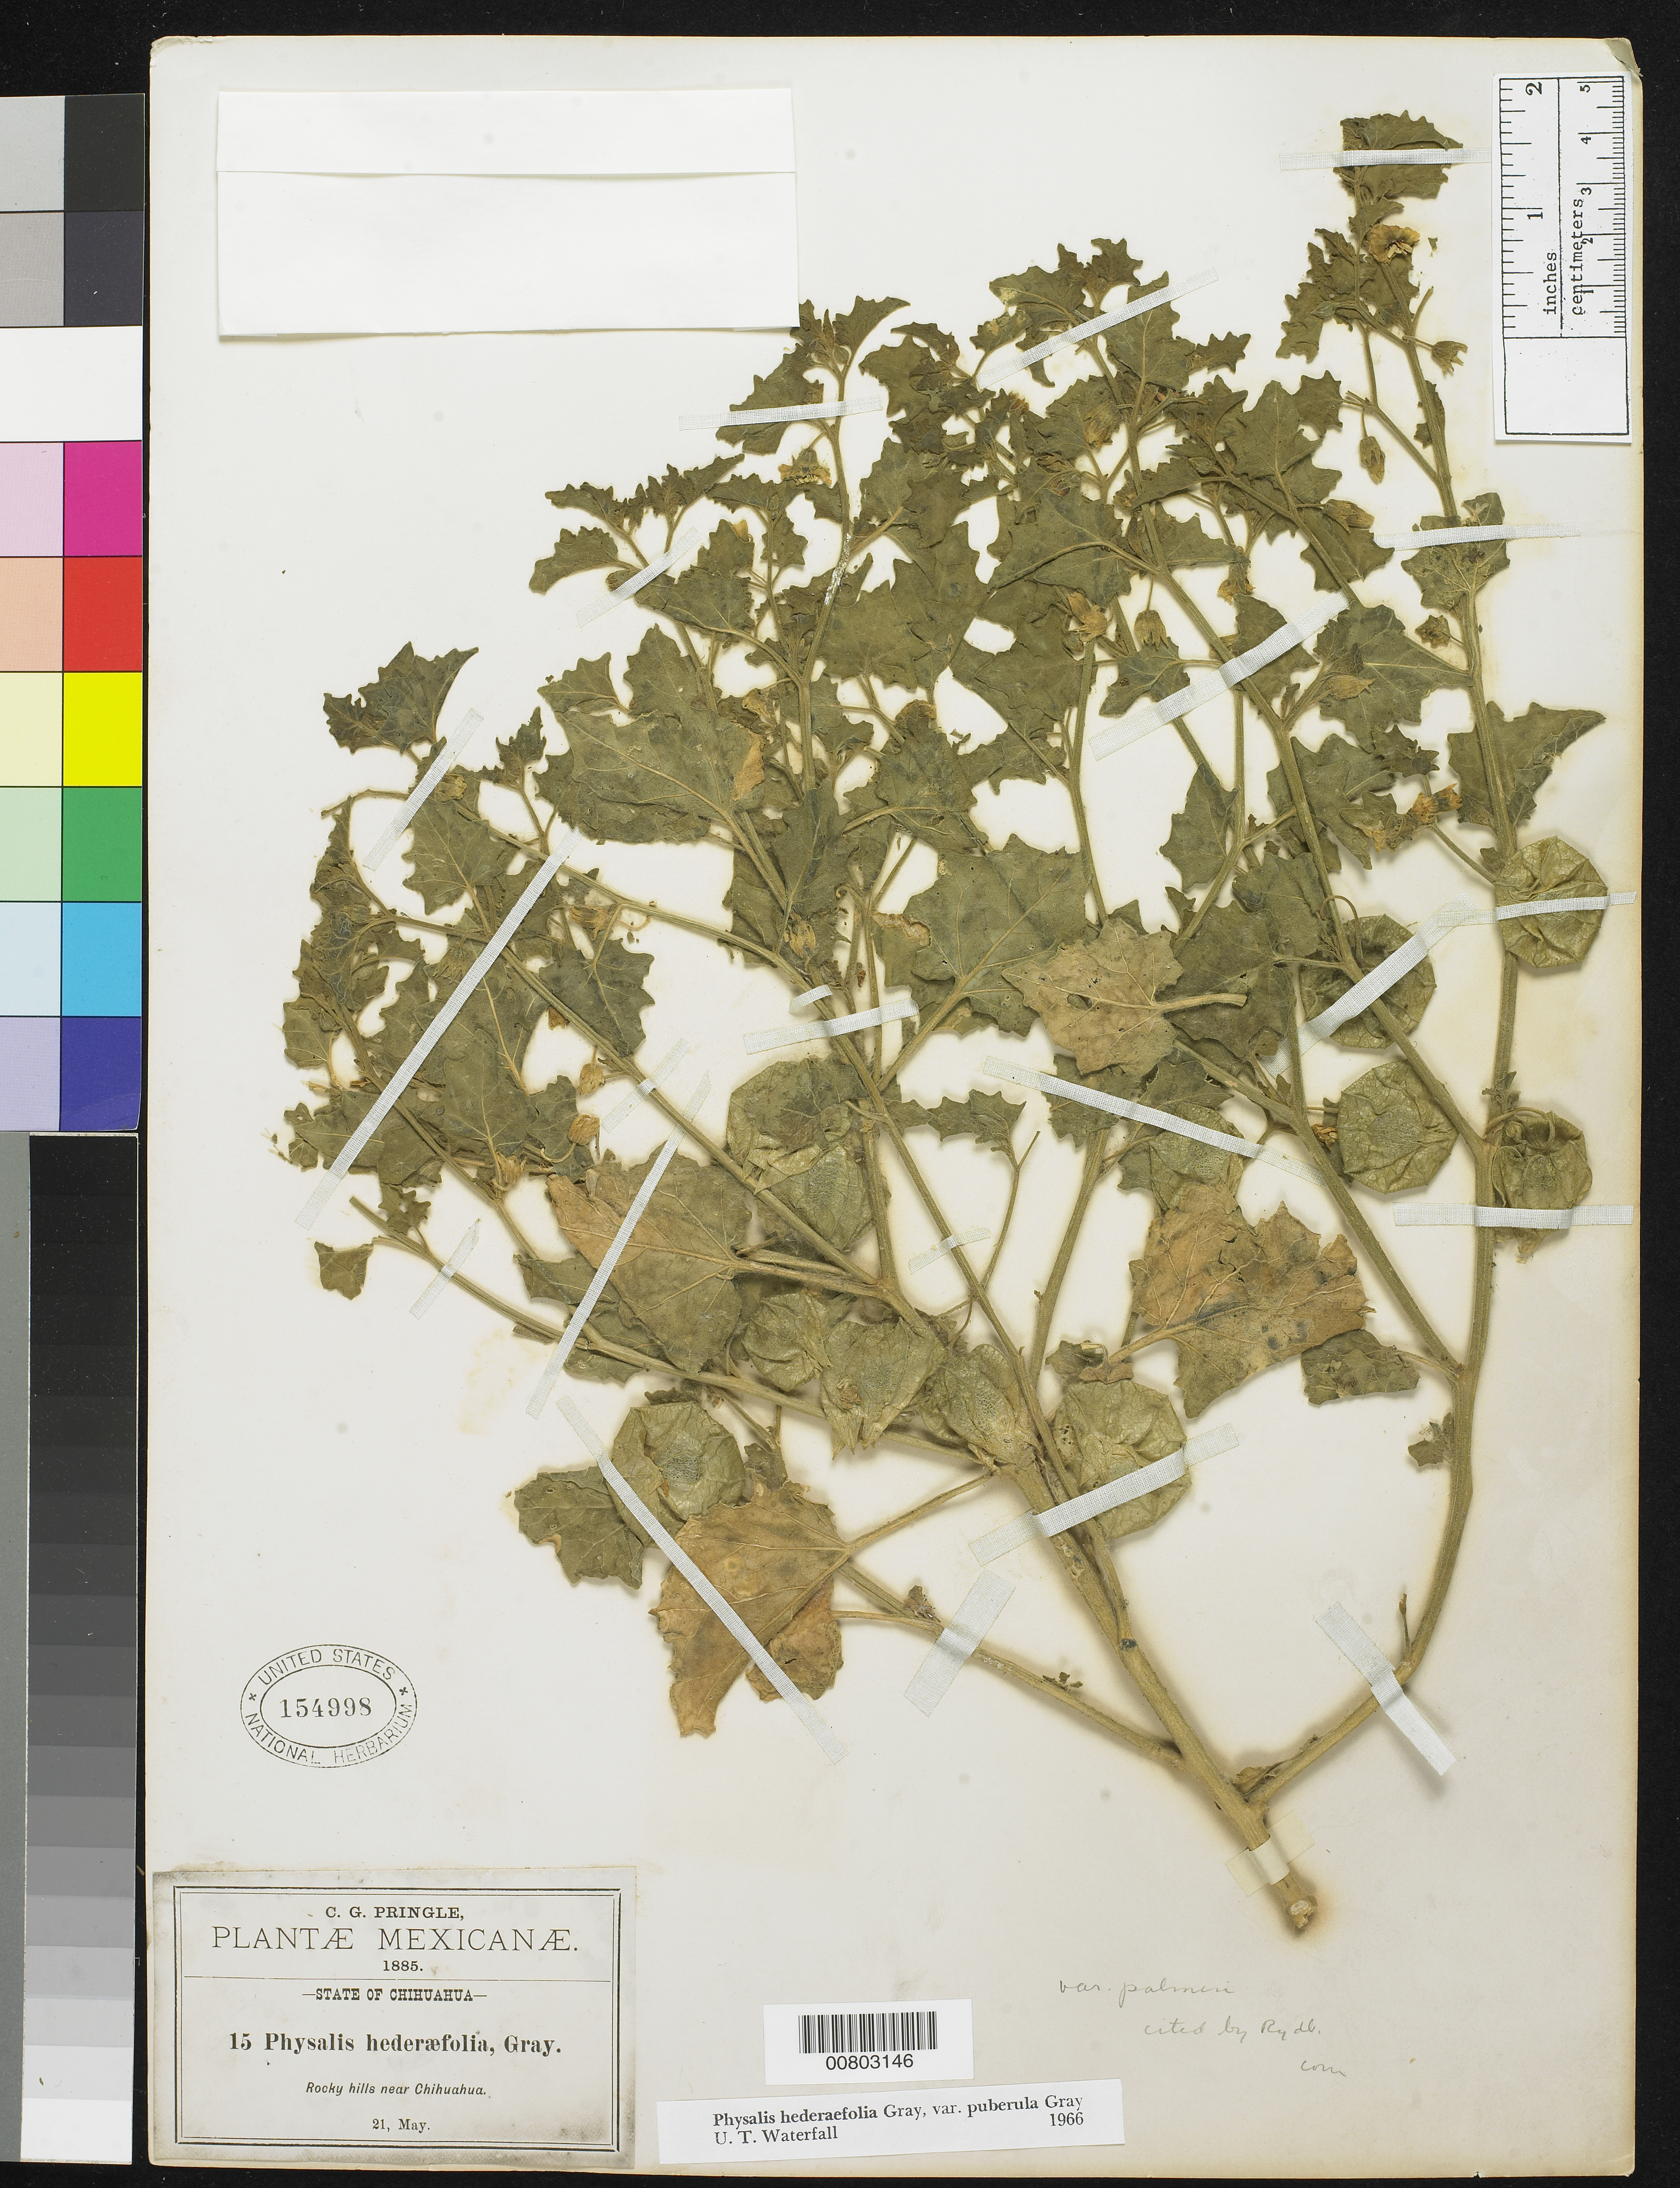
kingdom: Plantae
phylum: Tracheophyta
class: Magnoliopsida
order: Solanales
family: Solanaceae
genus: Physalis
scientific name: Physalis hederifolia var. puberula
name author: A. Gray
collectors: C. G. Pringle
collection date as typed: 21 May 1885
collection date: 1885-05-21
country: Mexico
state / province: Chihuahua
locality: Rocky hills near Chihuahua.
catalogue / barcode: US 154998